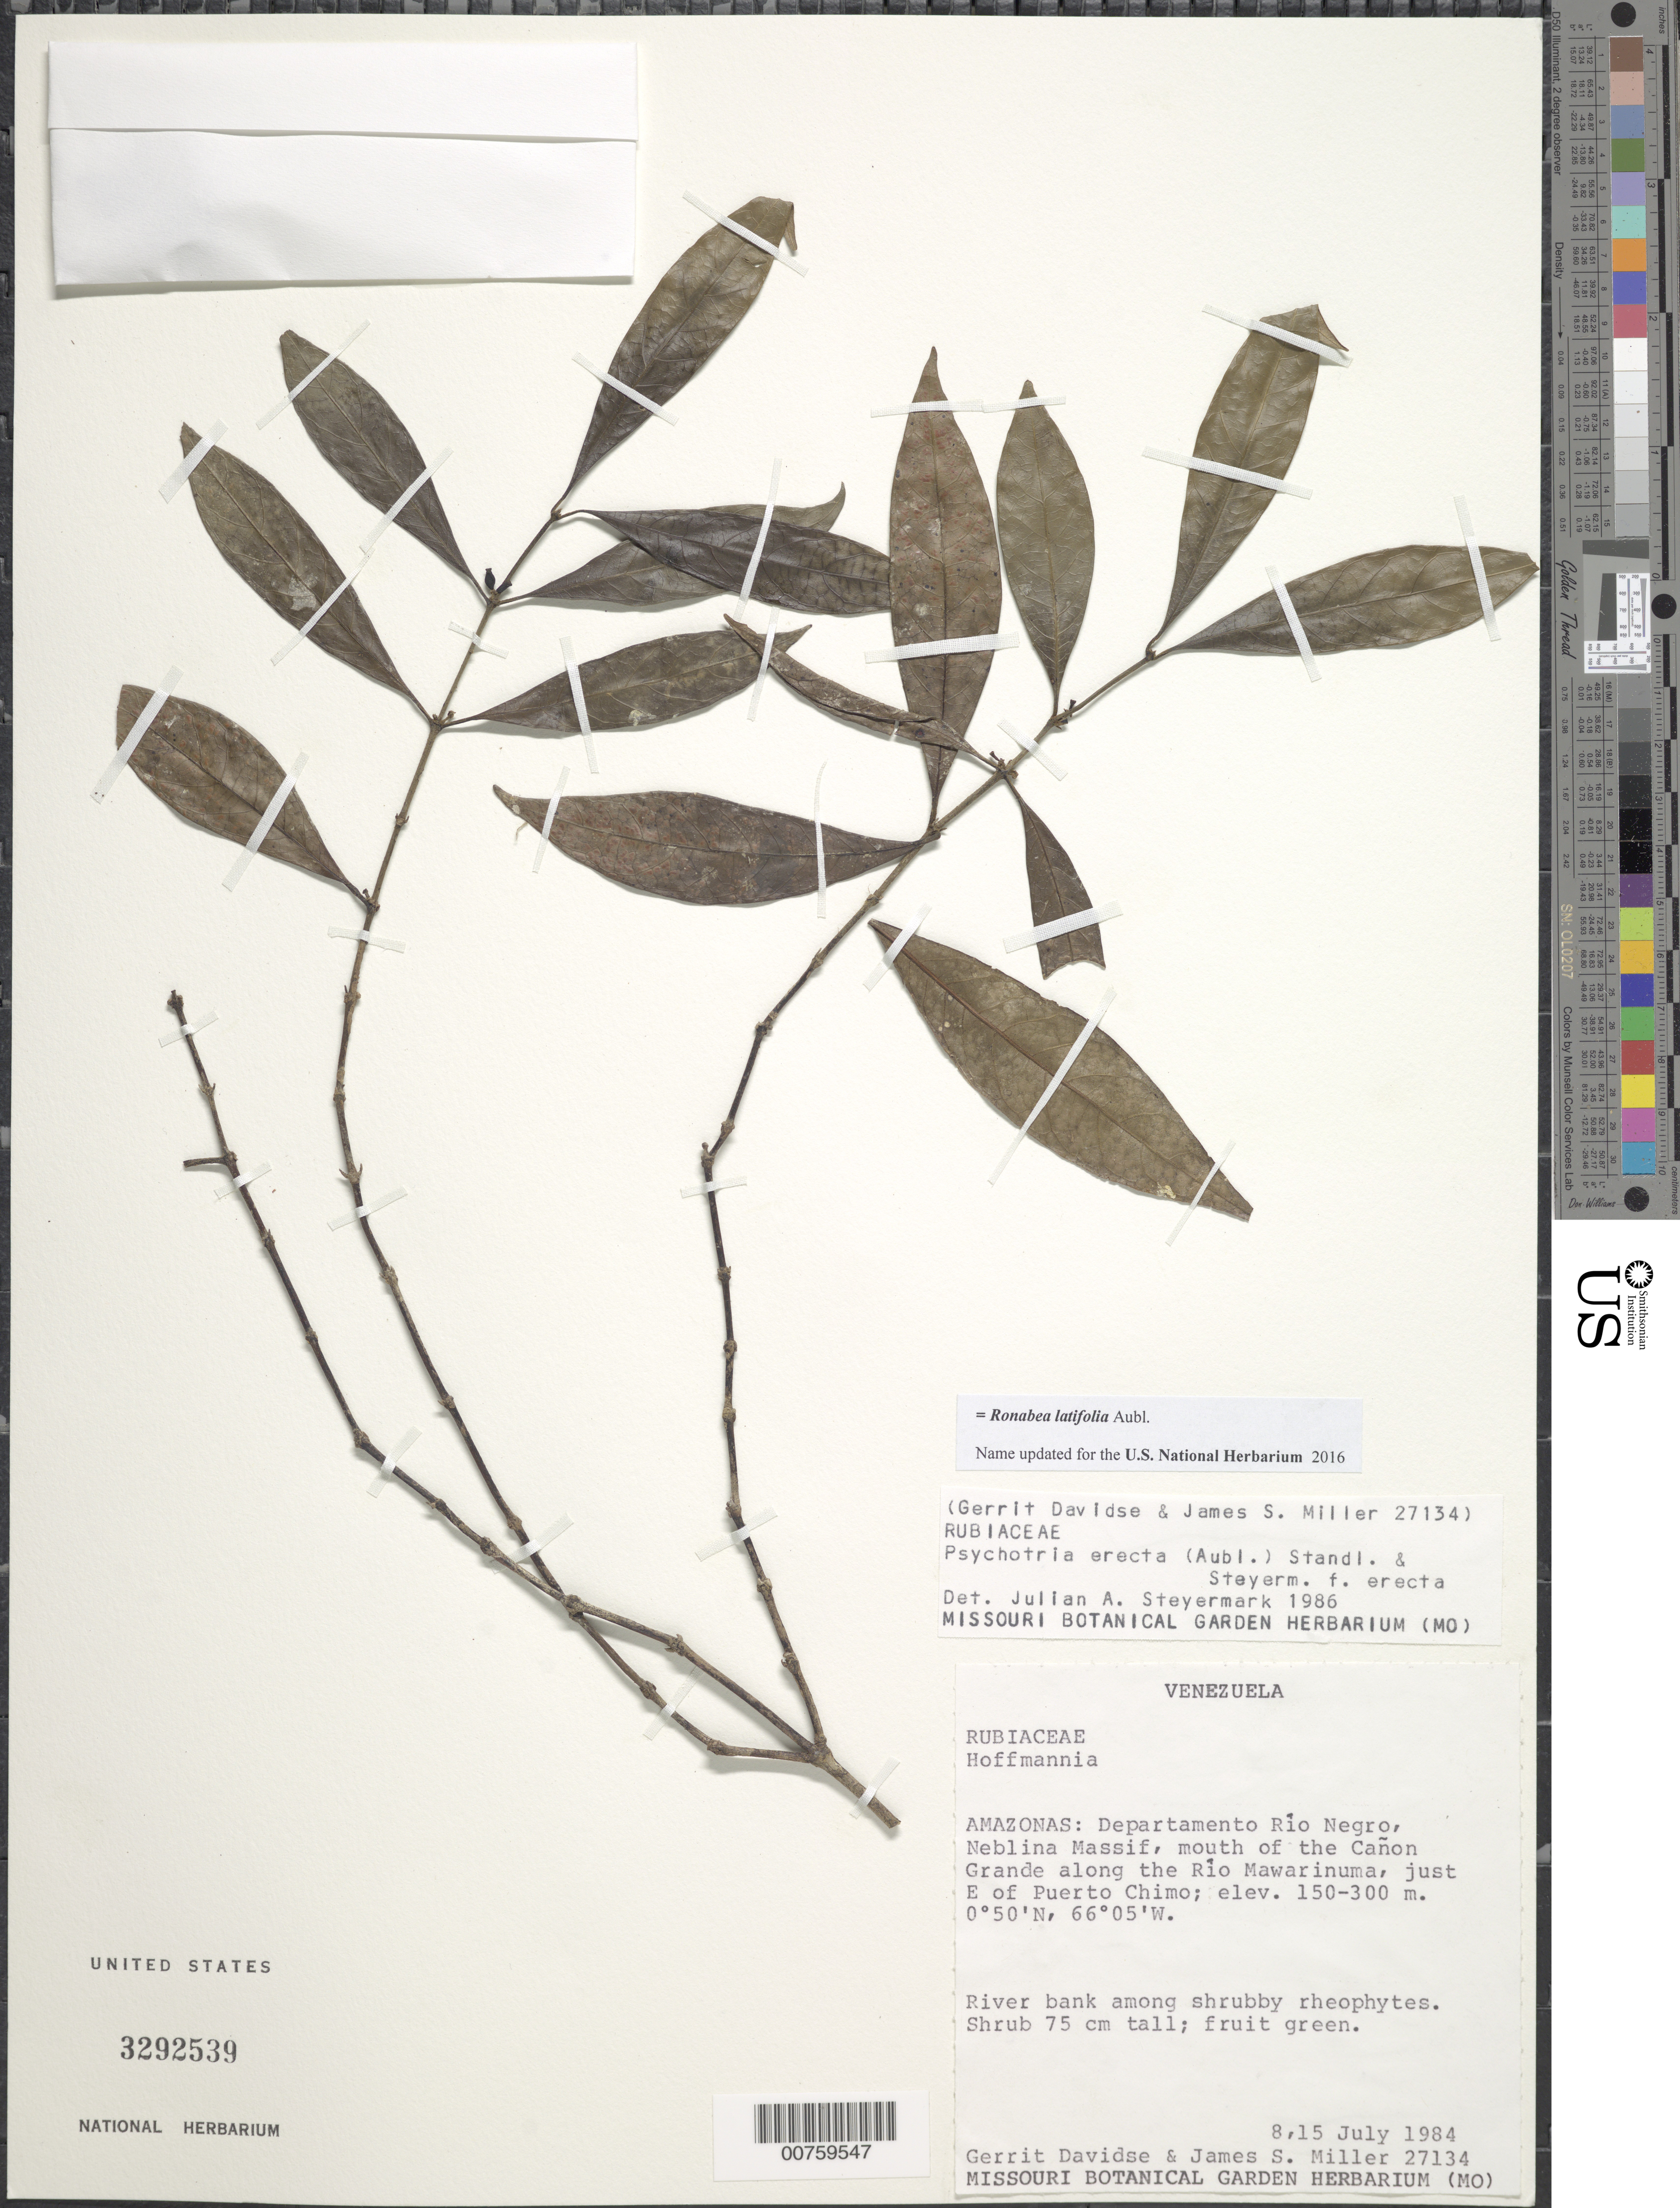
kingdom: Plantae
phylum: Tracheophyta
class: Magnoliopsida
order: Gentianales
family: Rubiaceae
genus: Psychotria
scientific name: Psychotria erecta f. erecta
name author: (Aubl.) Standl. & Steyerm.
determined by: Steyermark, Julian A., (VEN)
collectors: G. Davidse & J. S. Miller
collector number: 27134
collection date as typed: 8-Jul-84 to 15-Jul-84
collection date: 1984-07-08/1984-07-15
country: Venezuela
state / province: Amazonas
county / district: Río Negro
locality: Neblina Base Camp to mouth of Canyon Grande, along Río Mawarinuma, just E of Puerto Chimo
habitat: River bank among shrubby rheophytes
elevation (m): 150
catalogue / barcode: US 3292539